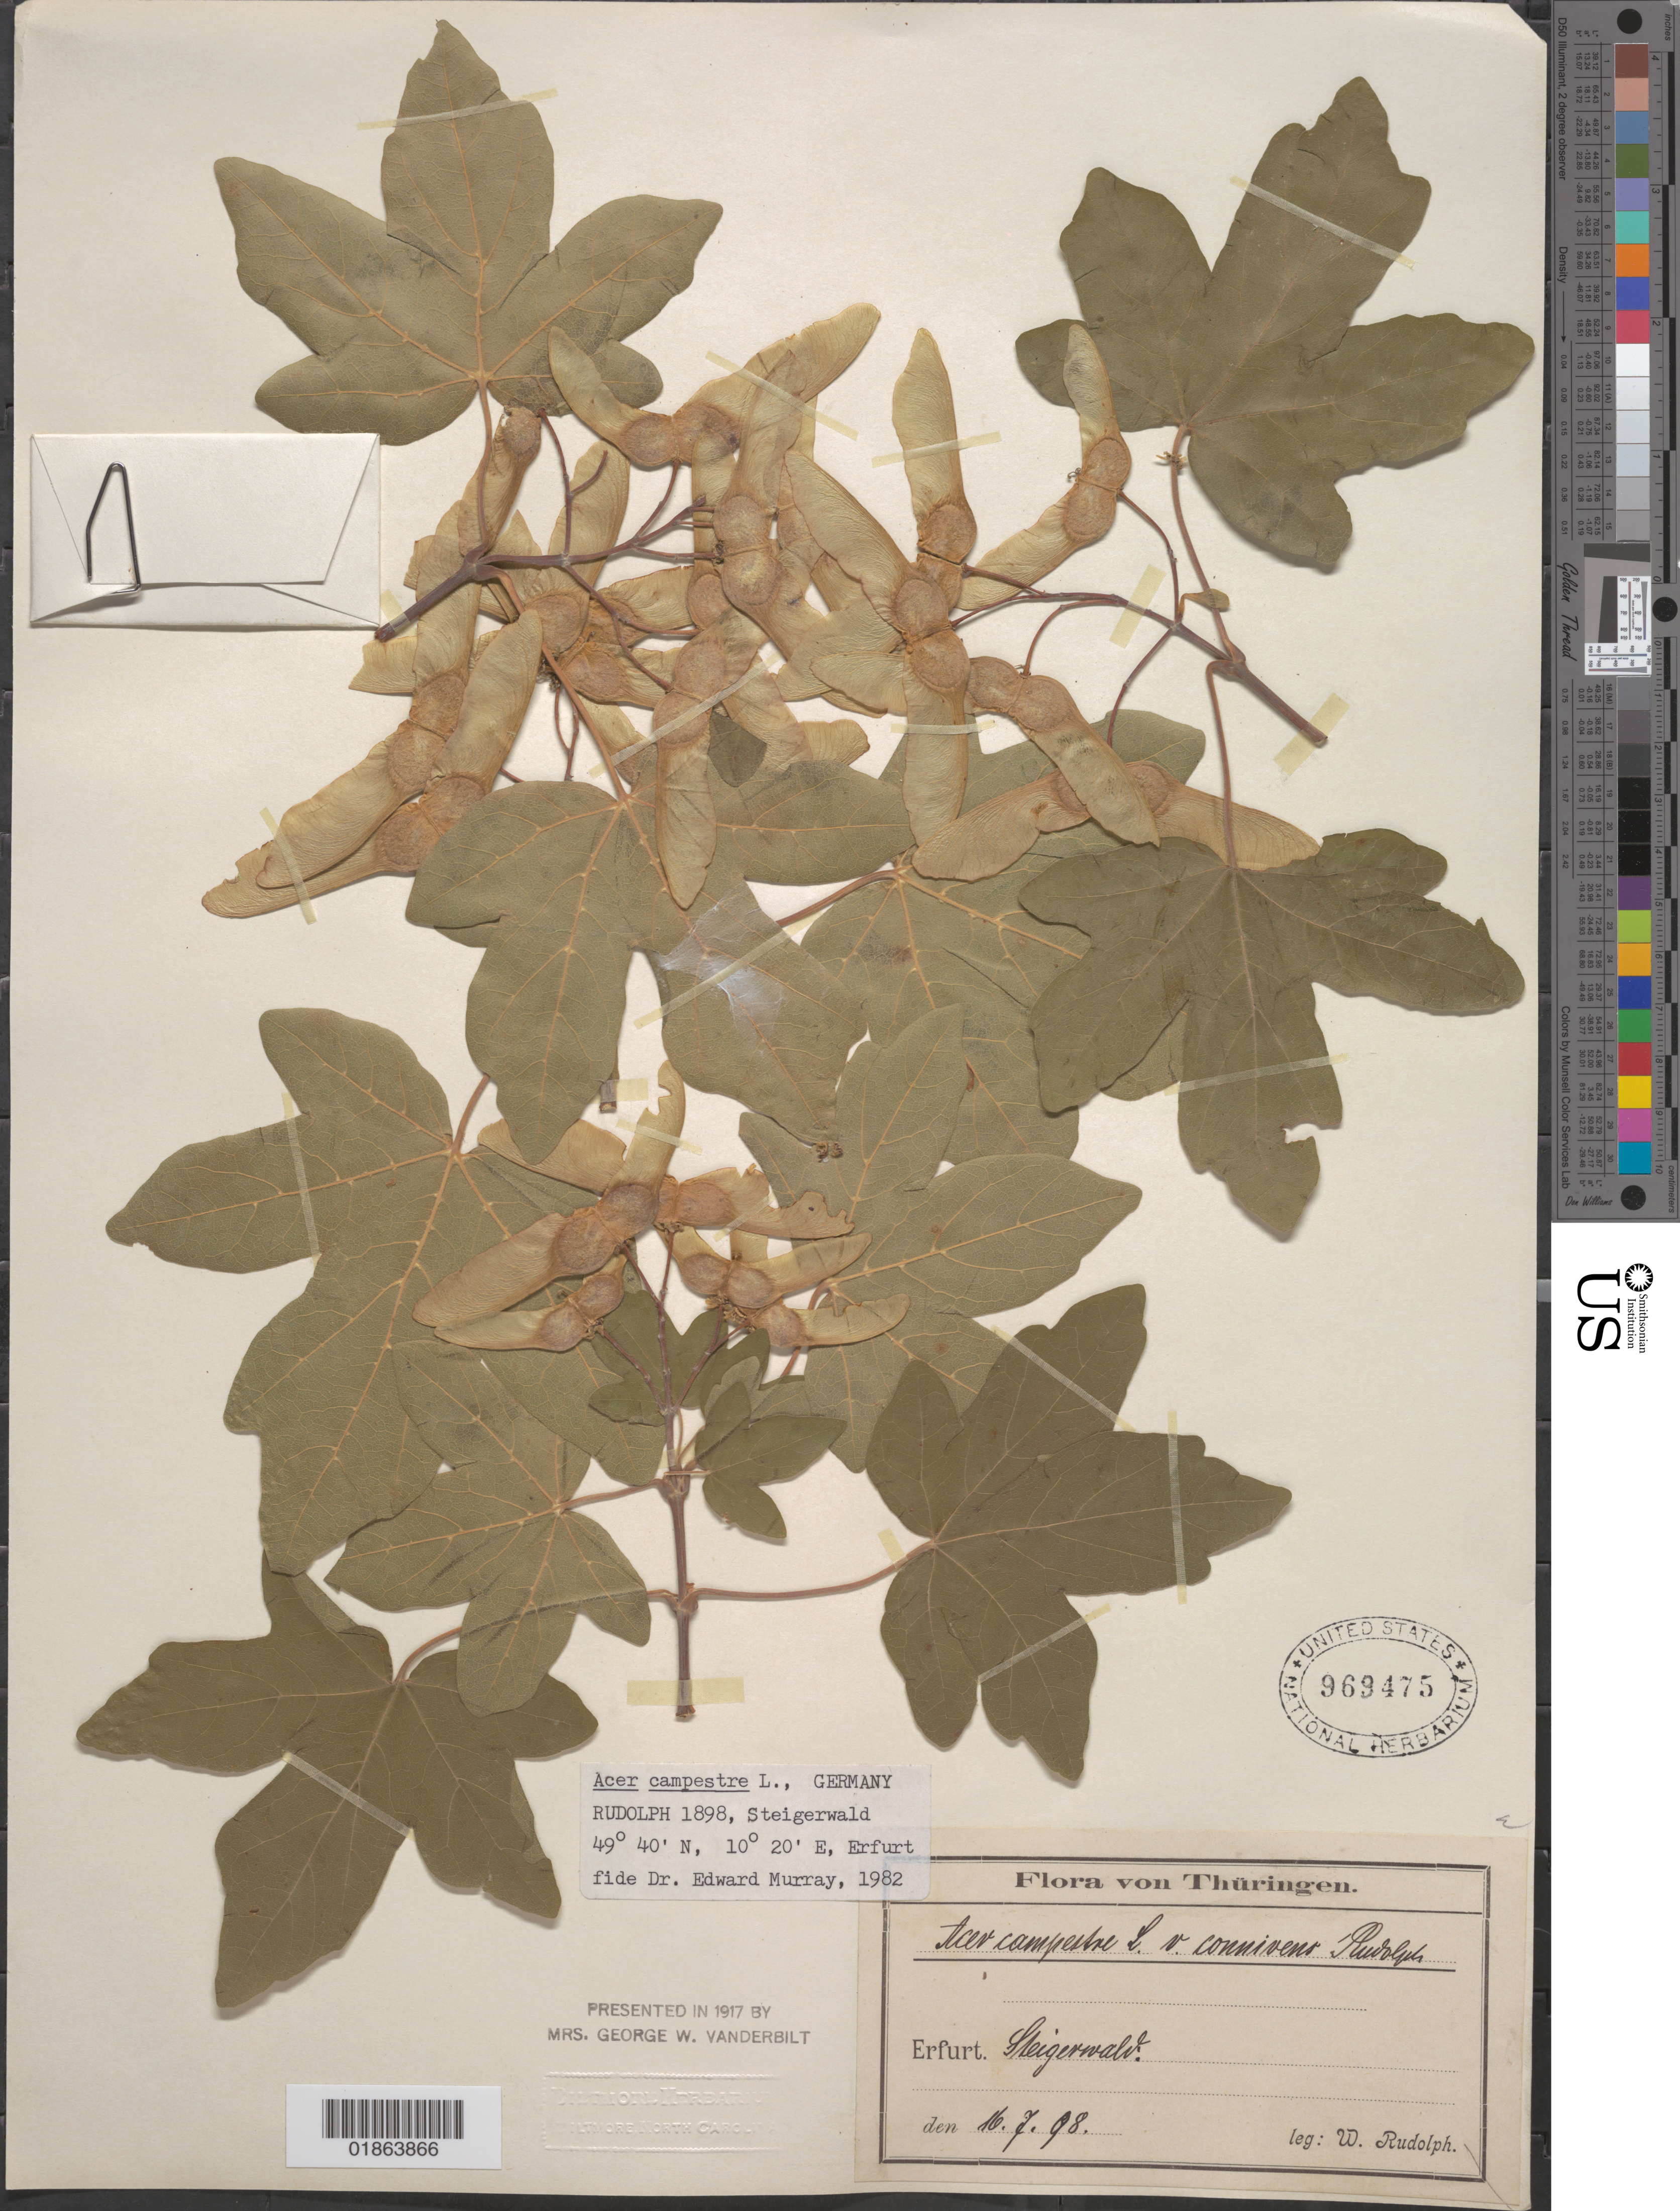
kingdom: Plantae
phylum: Tracheophyta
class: Magnoliopsida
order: Sapindales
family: Sapindaceae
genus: Acer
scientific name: Acer campestre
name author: L.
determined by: Murray, Edward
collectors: W. Rudolph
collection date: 1898-07-16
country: Germany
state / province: Thuringia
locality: Thüingen [Thuringia], Erfurt. Steigerwald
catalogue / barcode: US 969475